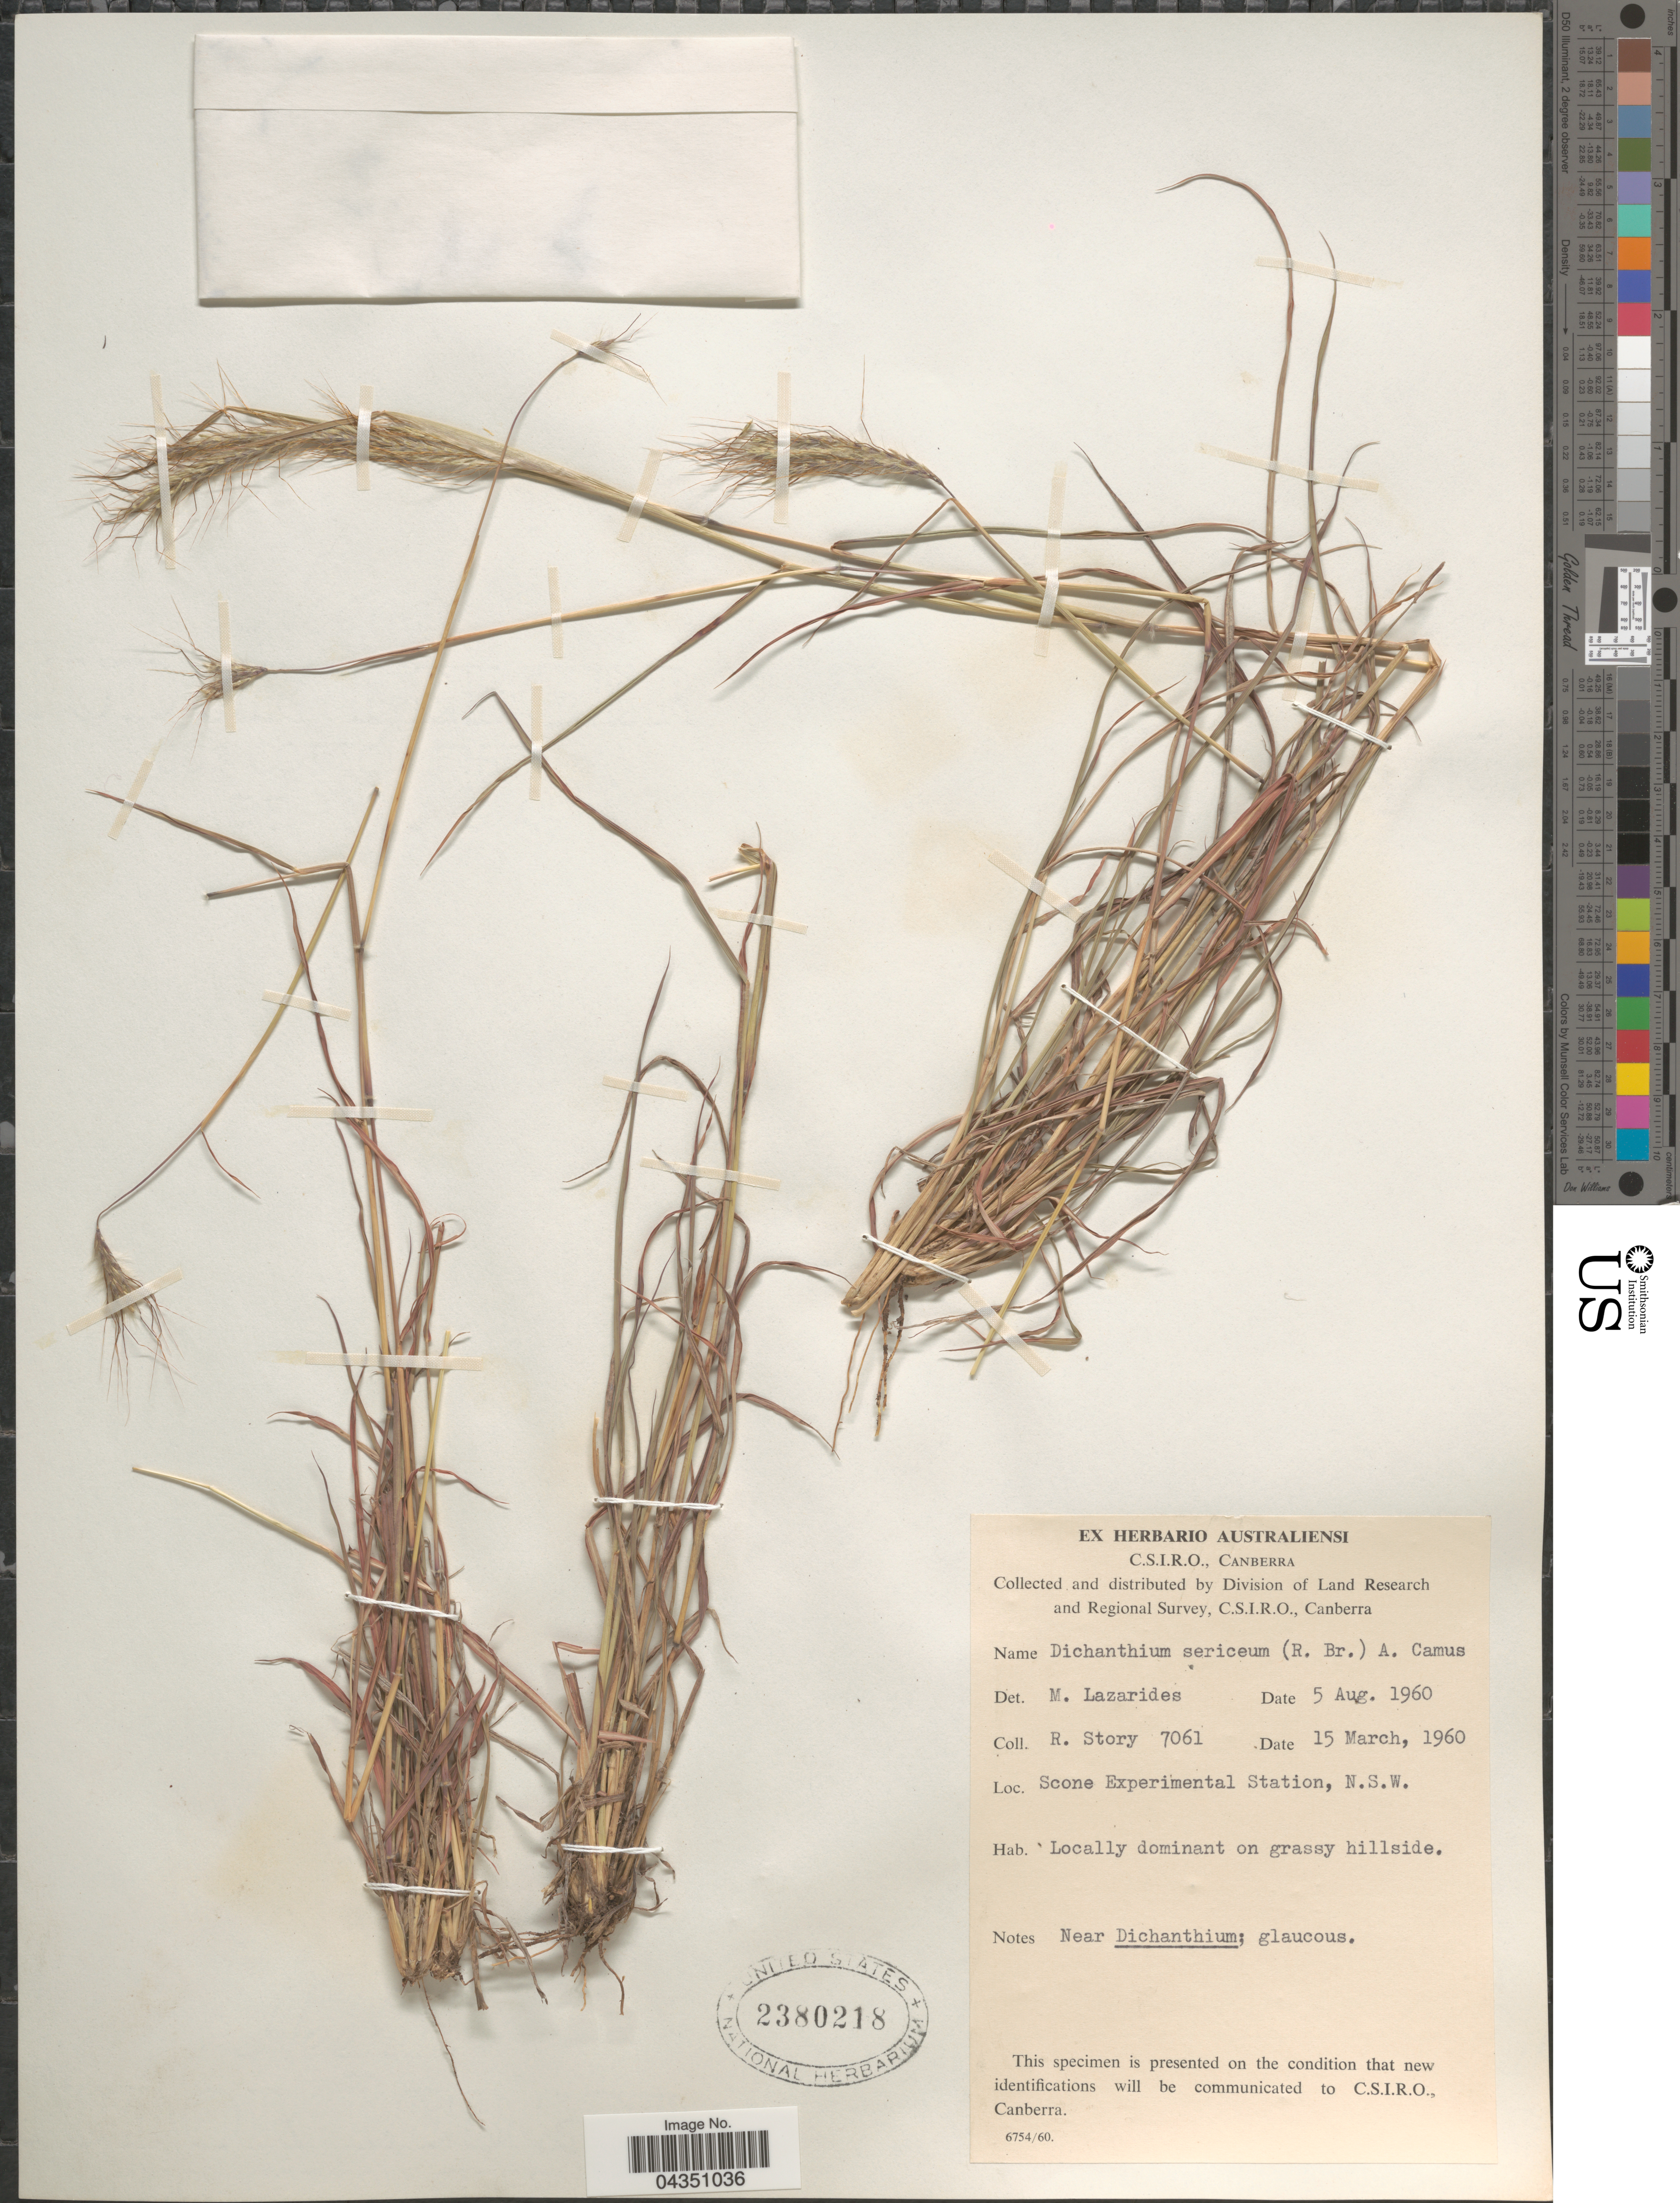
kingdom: Plantae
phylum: Tracheophyta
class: Liliopsida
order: Poales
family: Poaceae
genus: Dichanthium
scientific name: Dichanthium sericeum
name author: (R. Br.) A. Camus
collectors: R. Story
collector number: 7061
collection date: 1960-08-05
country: Australia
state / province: New South Wales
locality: Division of Land Research and Regional Survey. Scone Experimental Station.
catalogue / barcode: US 2380218